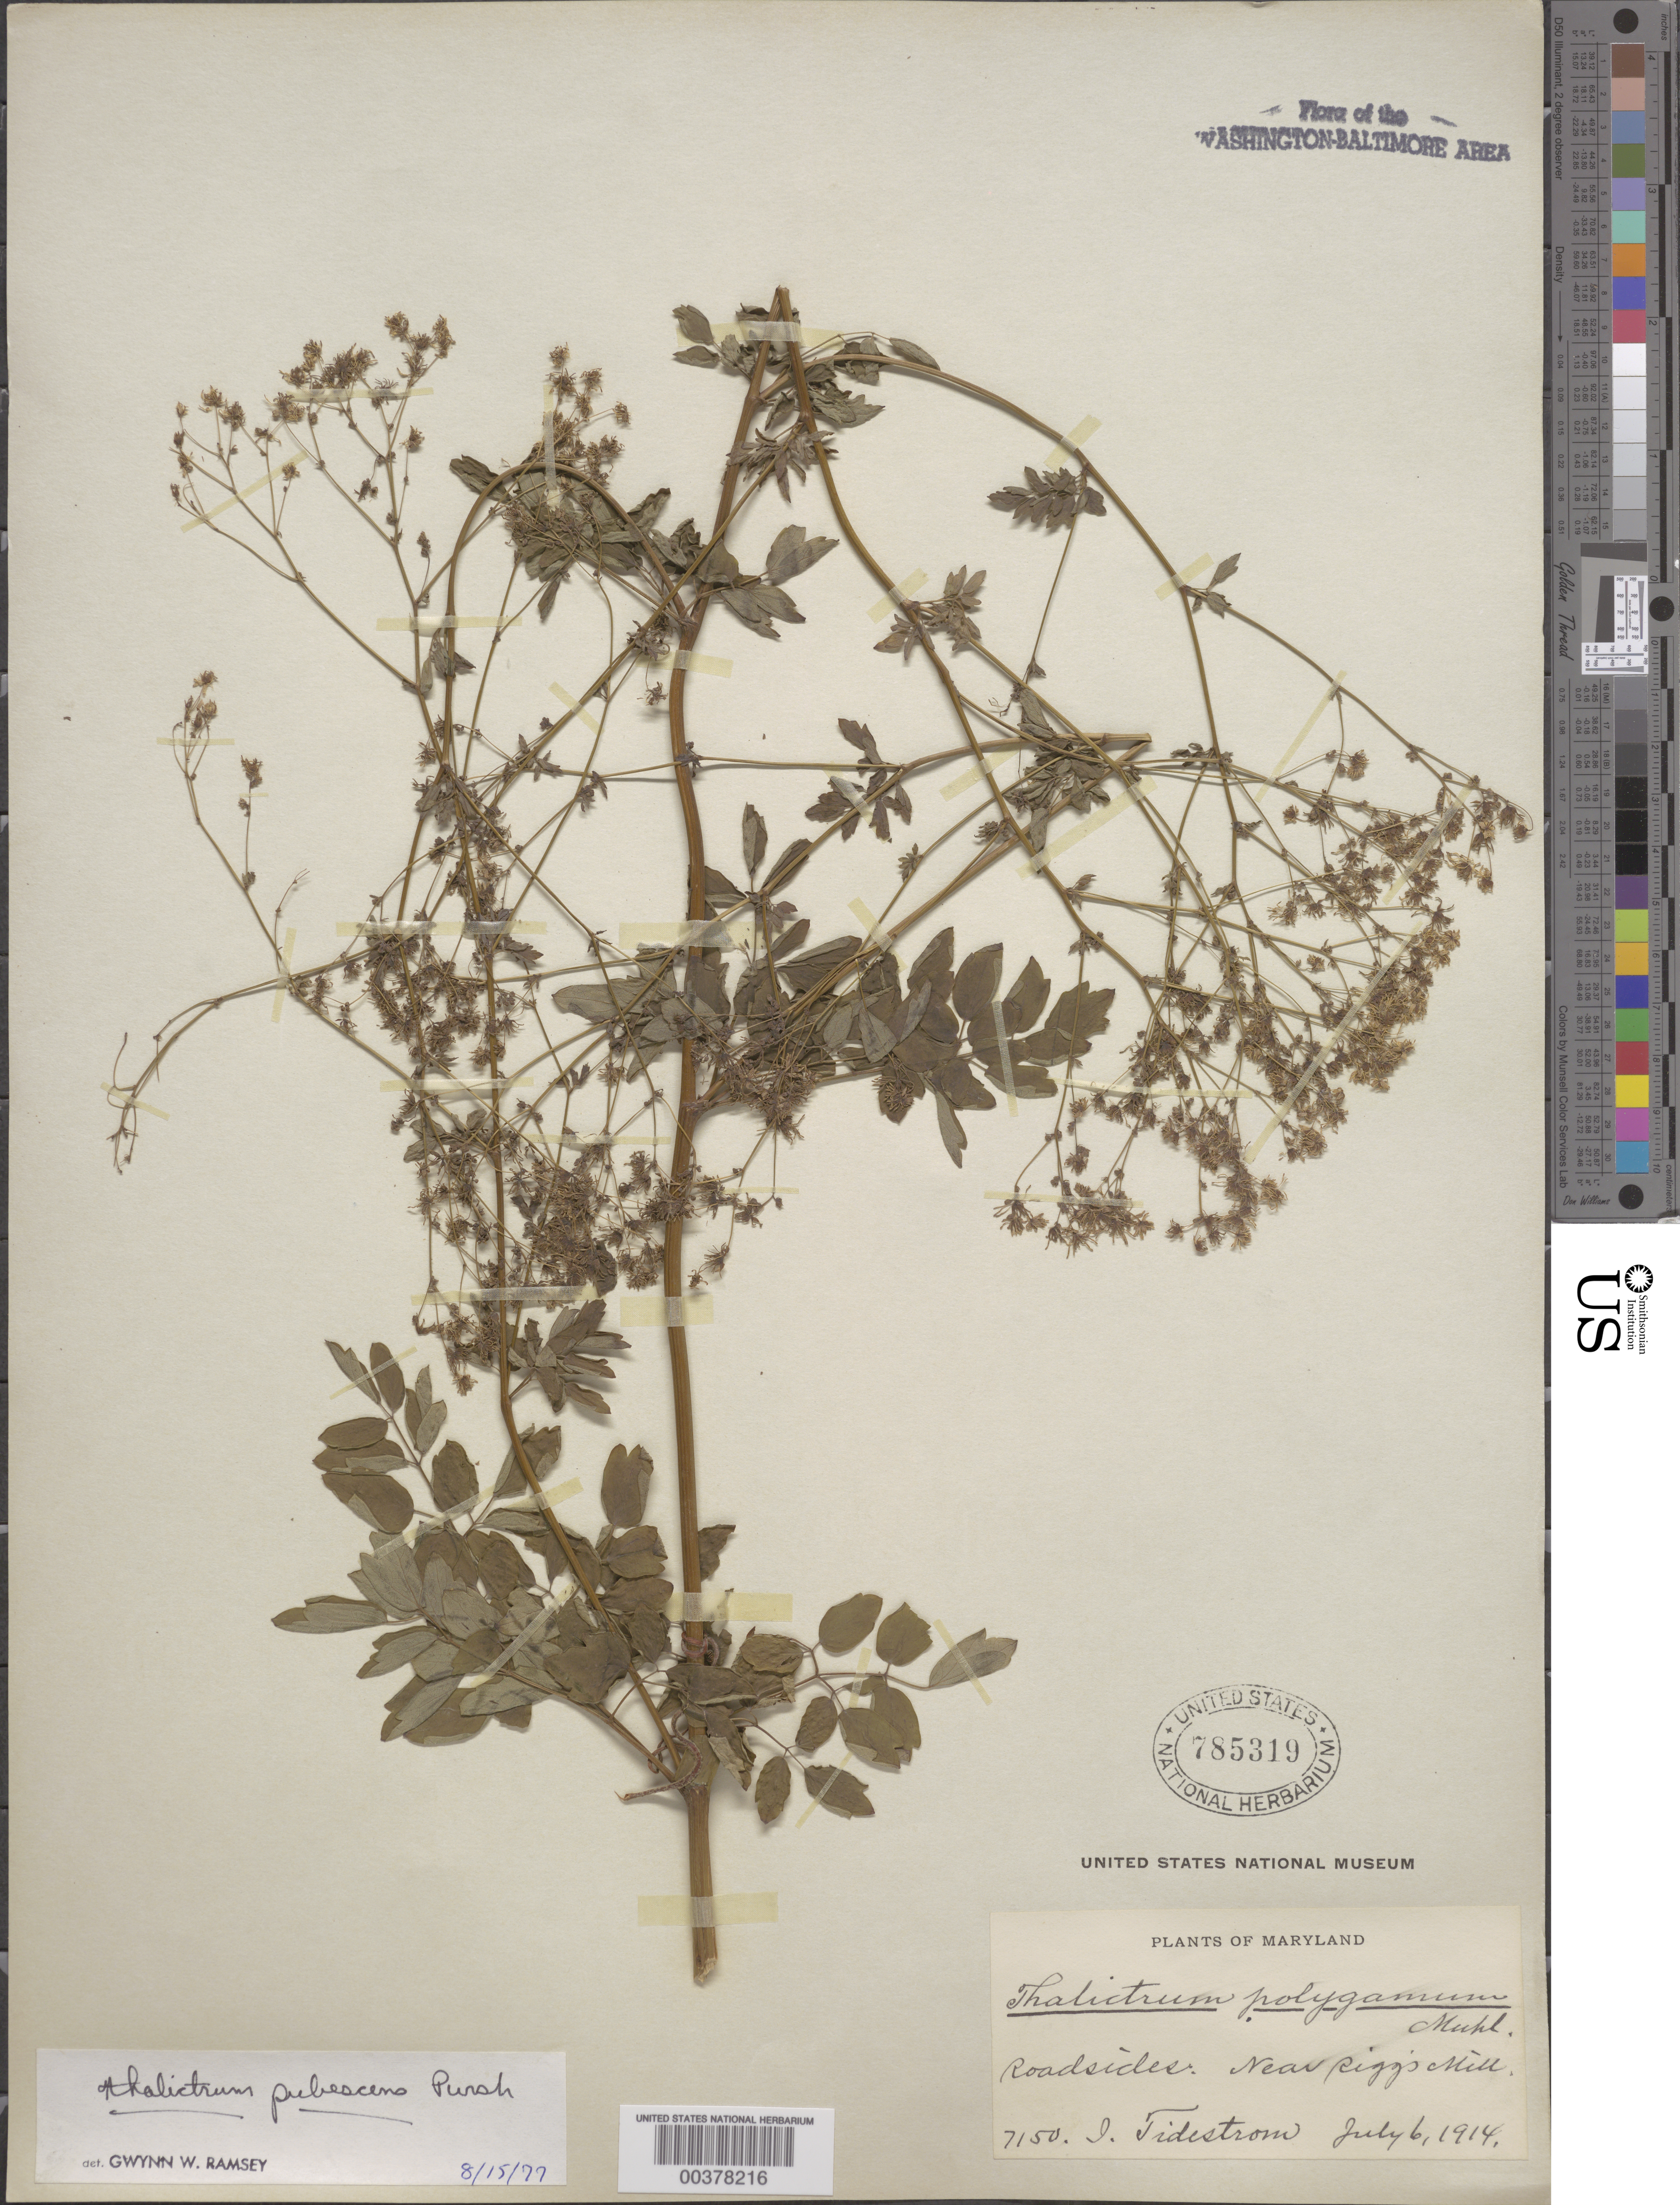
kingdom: Plantae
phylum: Tracheophyta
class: Magnoliopsida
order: Ranunculales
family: Ranunculaceae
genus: Thalictrum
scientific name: Thalictrum pubescens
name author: Pursh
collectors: I. F. Tidestrom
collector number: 7150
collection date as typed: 06 Jun 1914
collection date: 1914-06-06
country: United States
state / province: Maryland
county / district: Prince George's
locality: Near Riggs Mill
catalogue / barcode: US 785319